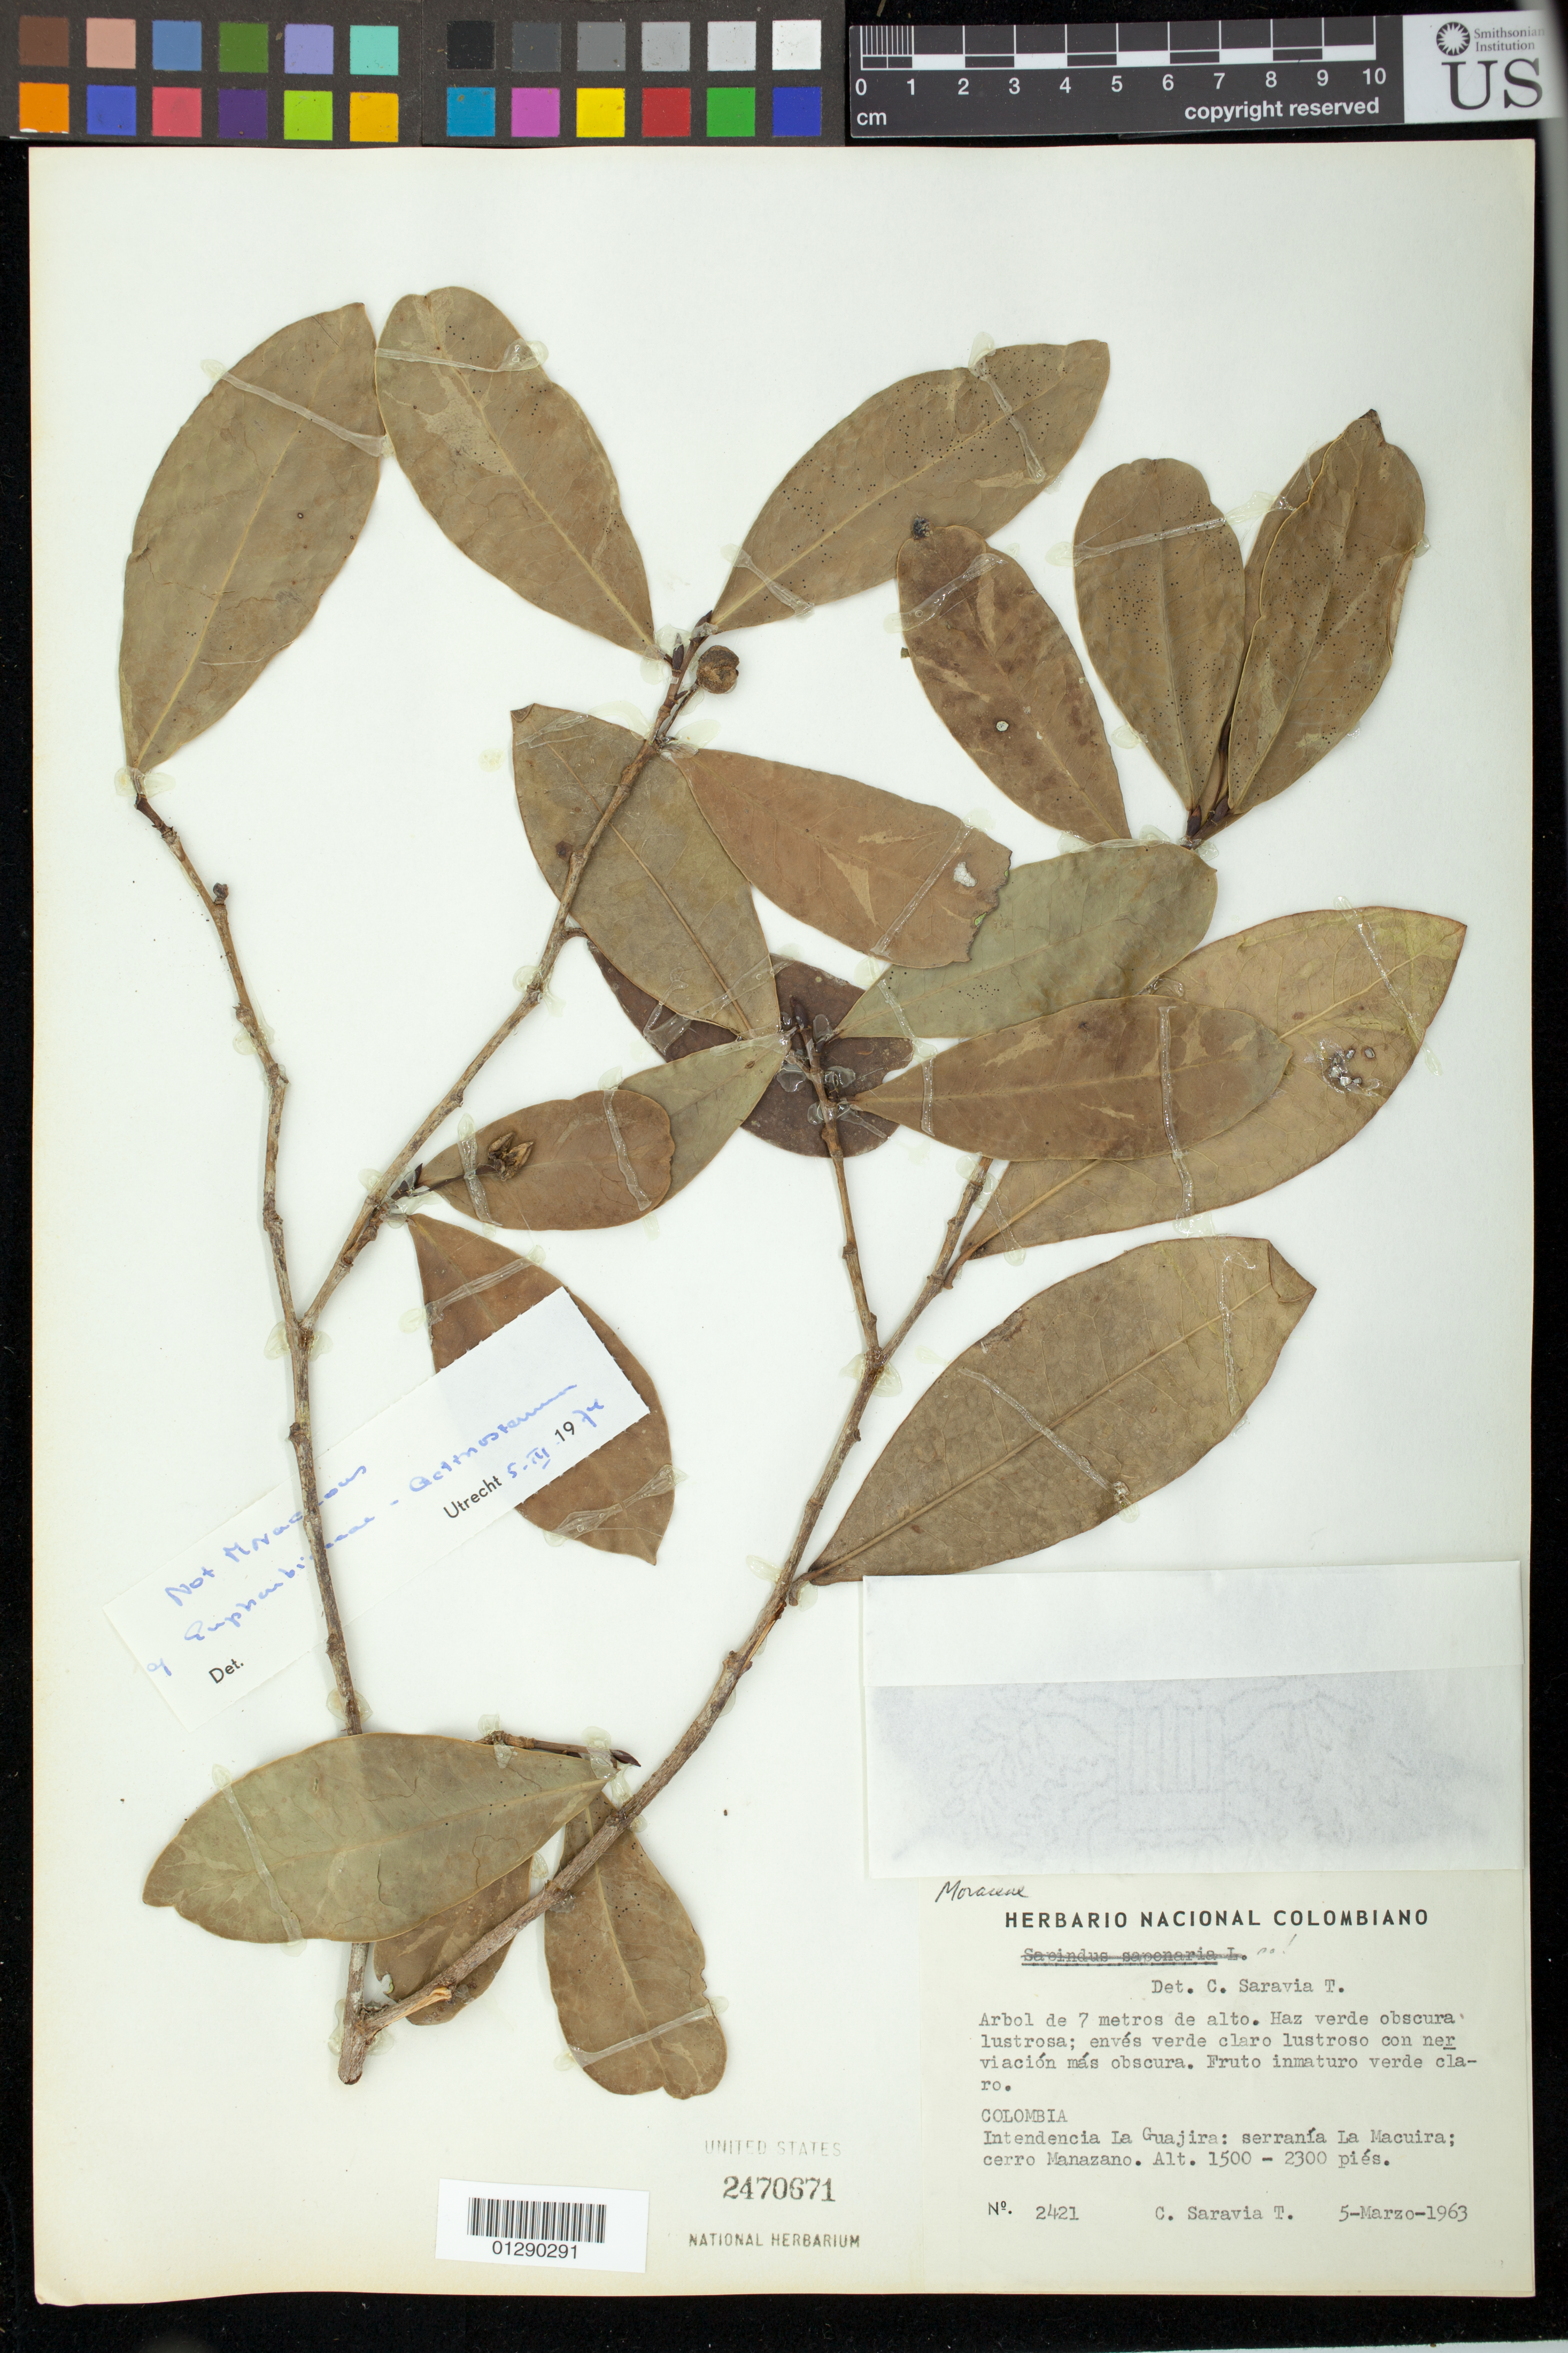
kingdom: Plantae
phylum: Tracheophyta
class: Magnoliopsida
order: Malpighiales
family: Euphorbiaceae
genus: Actinostemon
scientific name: Actinostemon sp.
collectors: C. Saravia T.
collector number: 2421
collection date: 1963-03-05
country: Colombia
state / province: La Guajira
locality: Intendencia La Guajira: serrania La Macuira; cerro Manazano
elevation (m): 457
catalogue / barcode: US 2470671